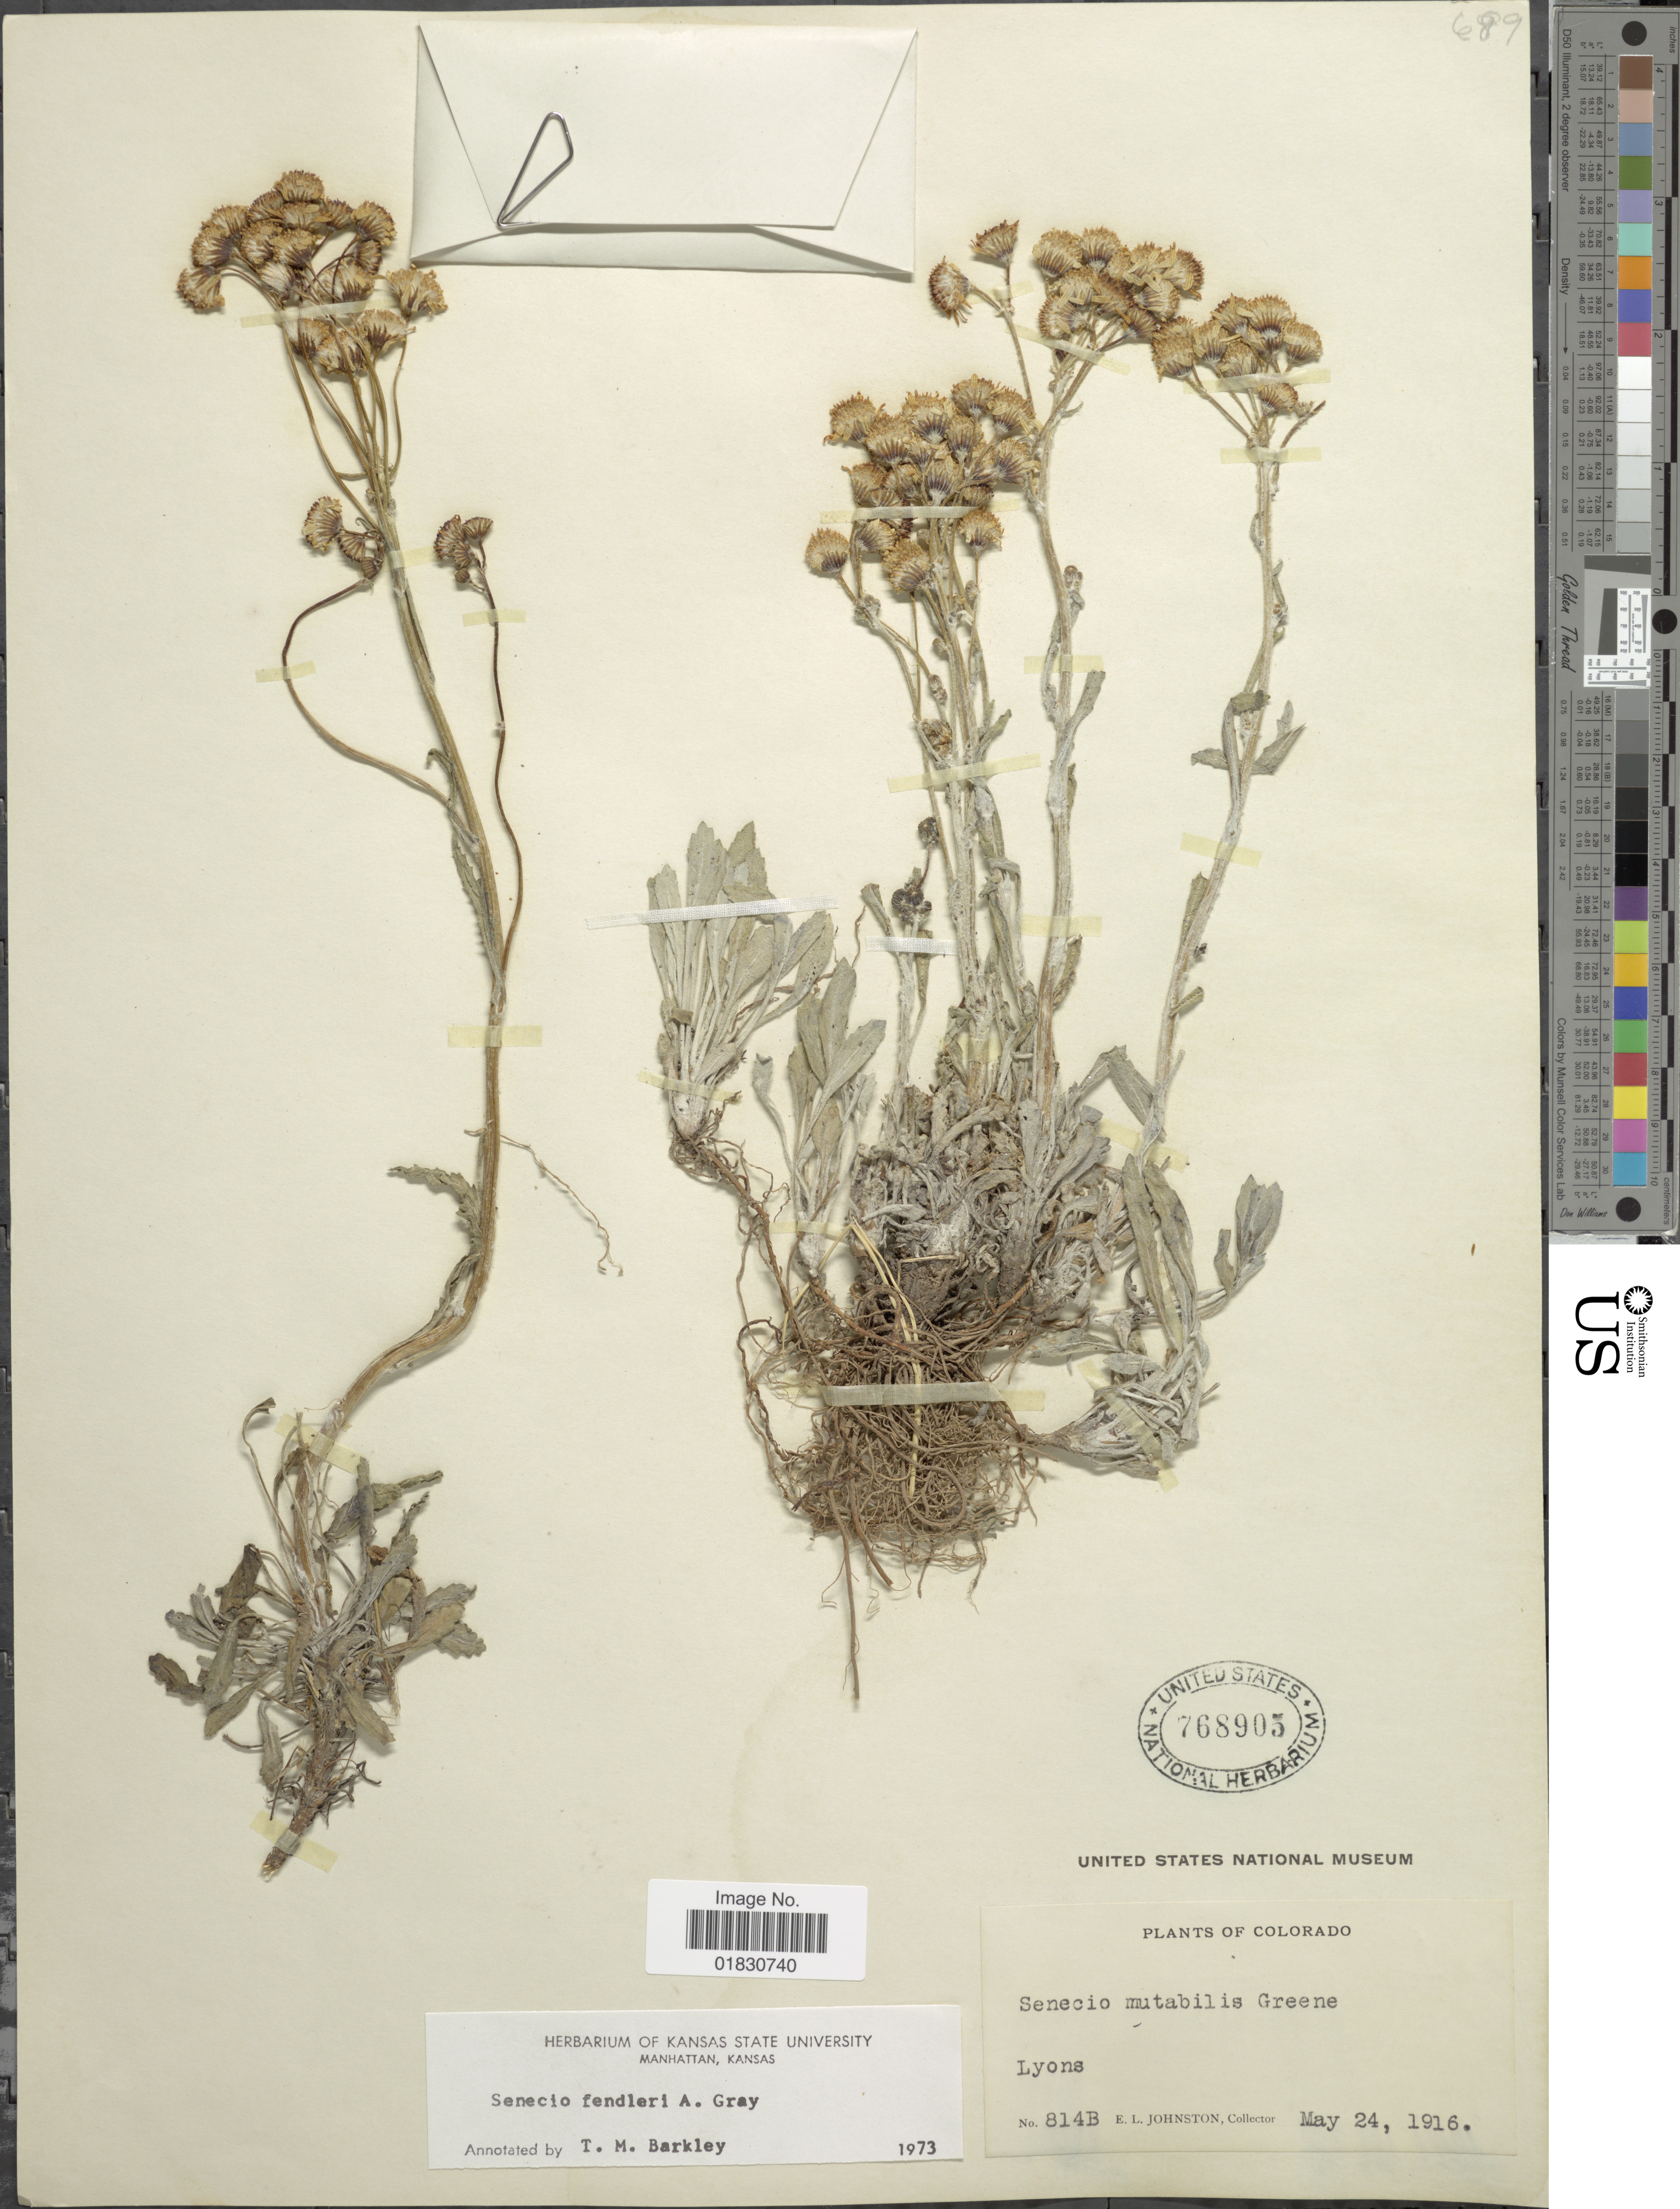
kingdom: Plantae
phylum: Tracheophyta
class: Magnoliopsida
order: Asterales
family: Asteraceae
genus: Packera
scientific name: Packera fendleri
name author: (A. Gray) W.A. Weber & Á. Löve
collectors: E. L. Johnston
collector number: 814B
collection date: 1916-05-24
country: United States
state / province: Colorado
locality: Lyons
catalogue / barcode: US 768905